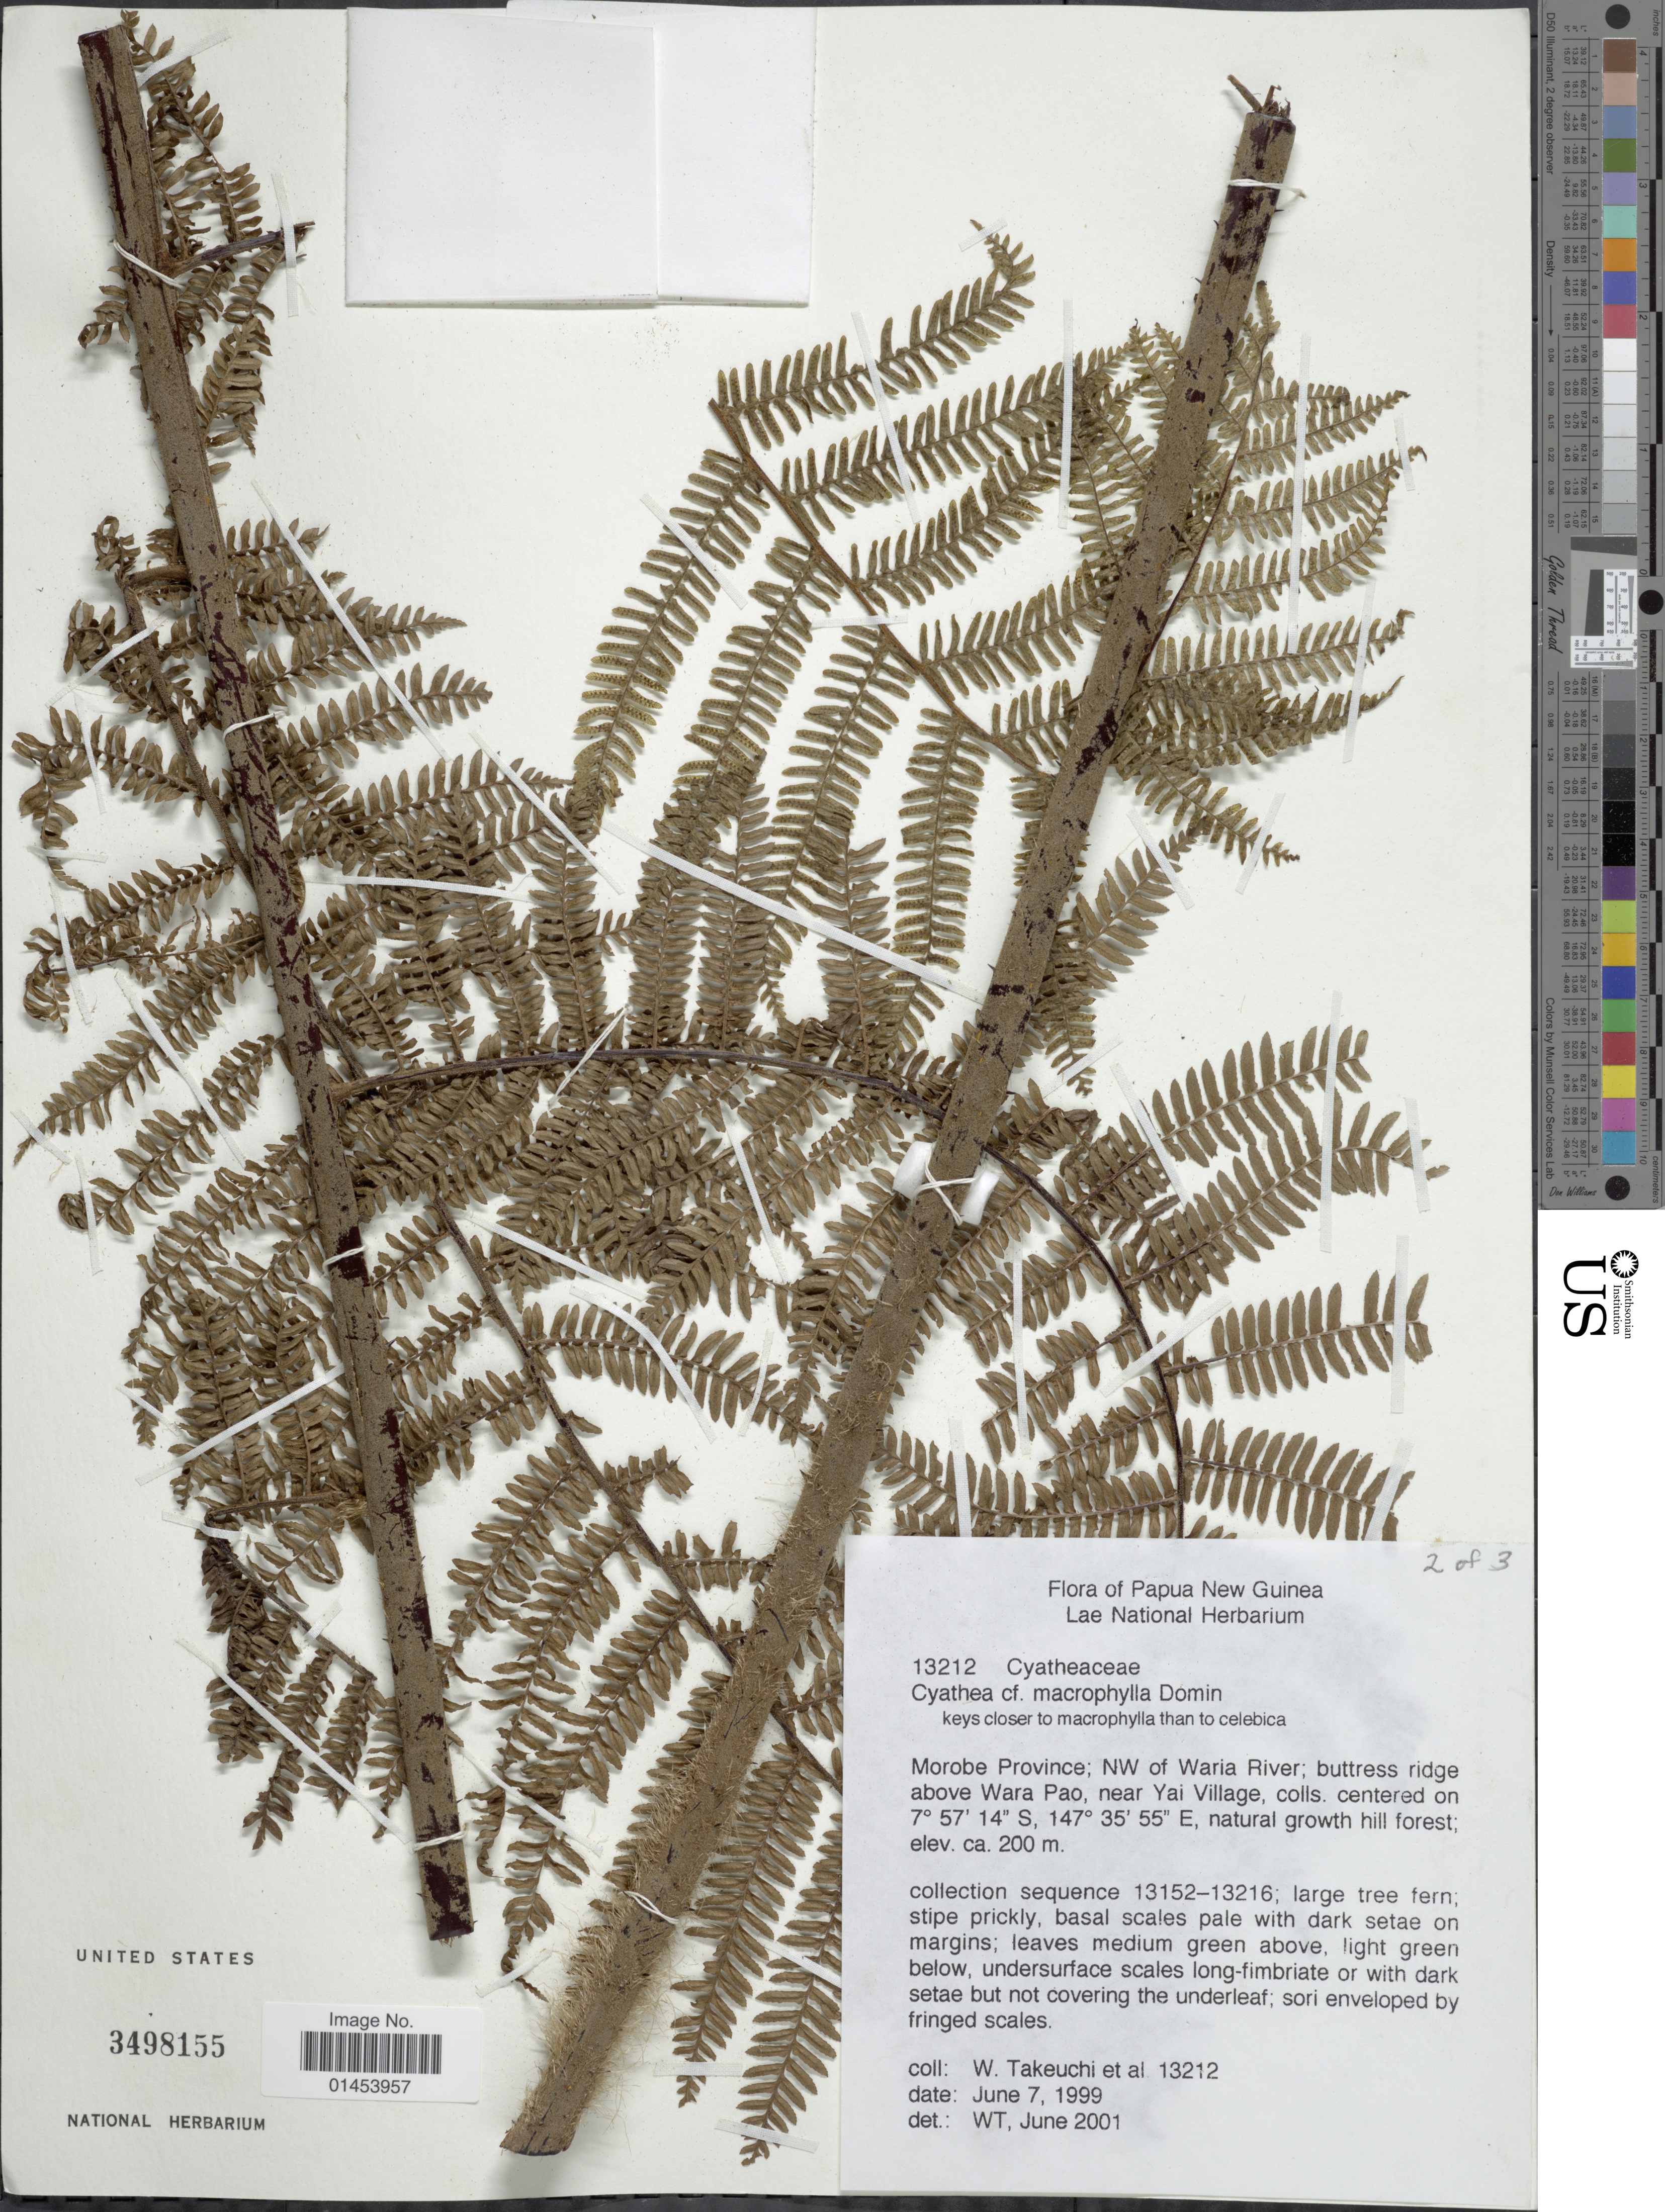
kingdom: Plantae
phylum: Tracheophyta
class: Polypodiopsida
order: Cyatheales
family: Cyatheaceae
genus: Cyathea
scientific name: Cyathea macrophylla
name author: Domin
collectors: W. Takeuchi & et al.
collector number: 13212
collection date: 1999-06-07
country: Papua New Guinea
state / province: Morobe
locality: Morobe Province; NW of Waria River; buttress ridge above Wara Pao, near Yai Village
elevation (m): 200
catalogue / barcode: US 3498155